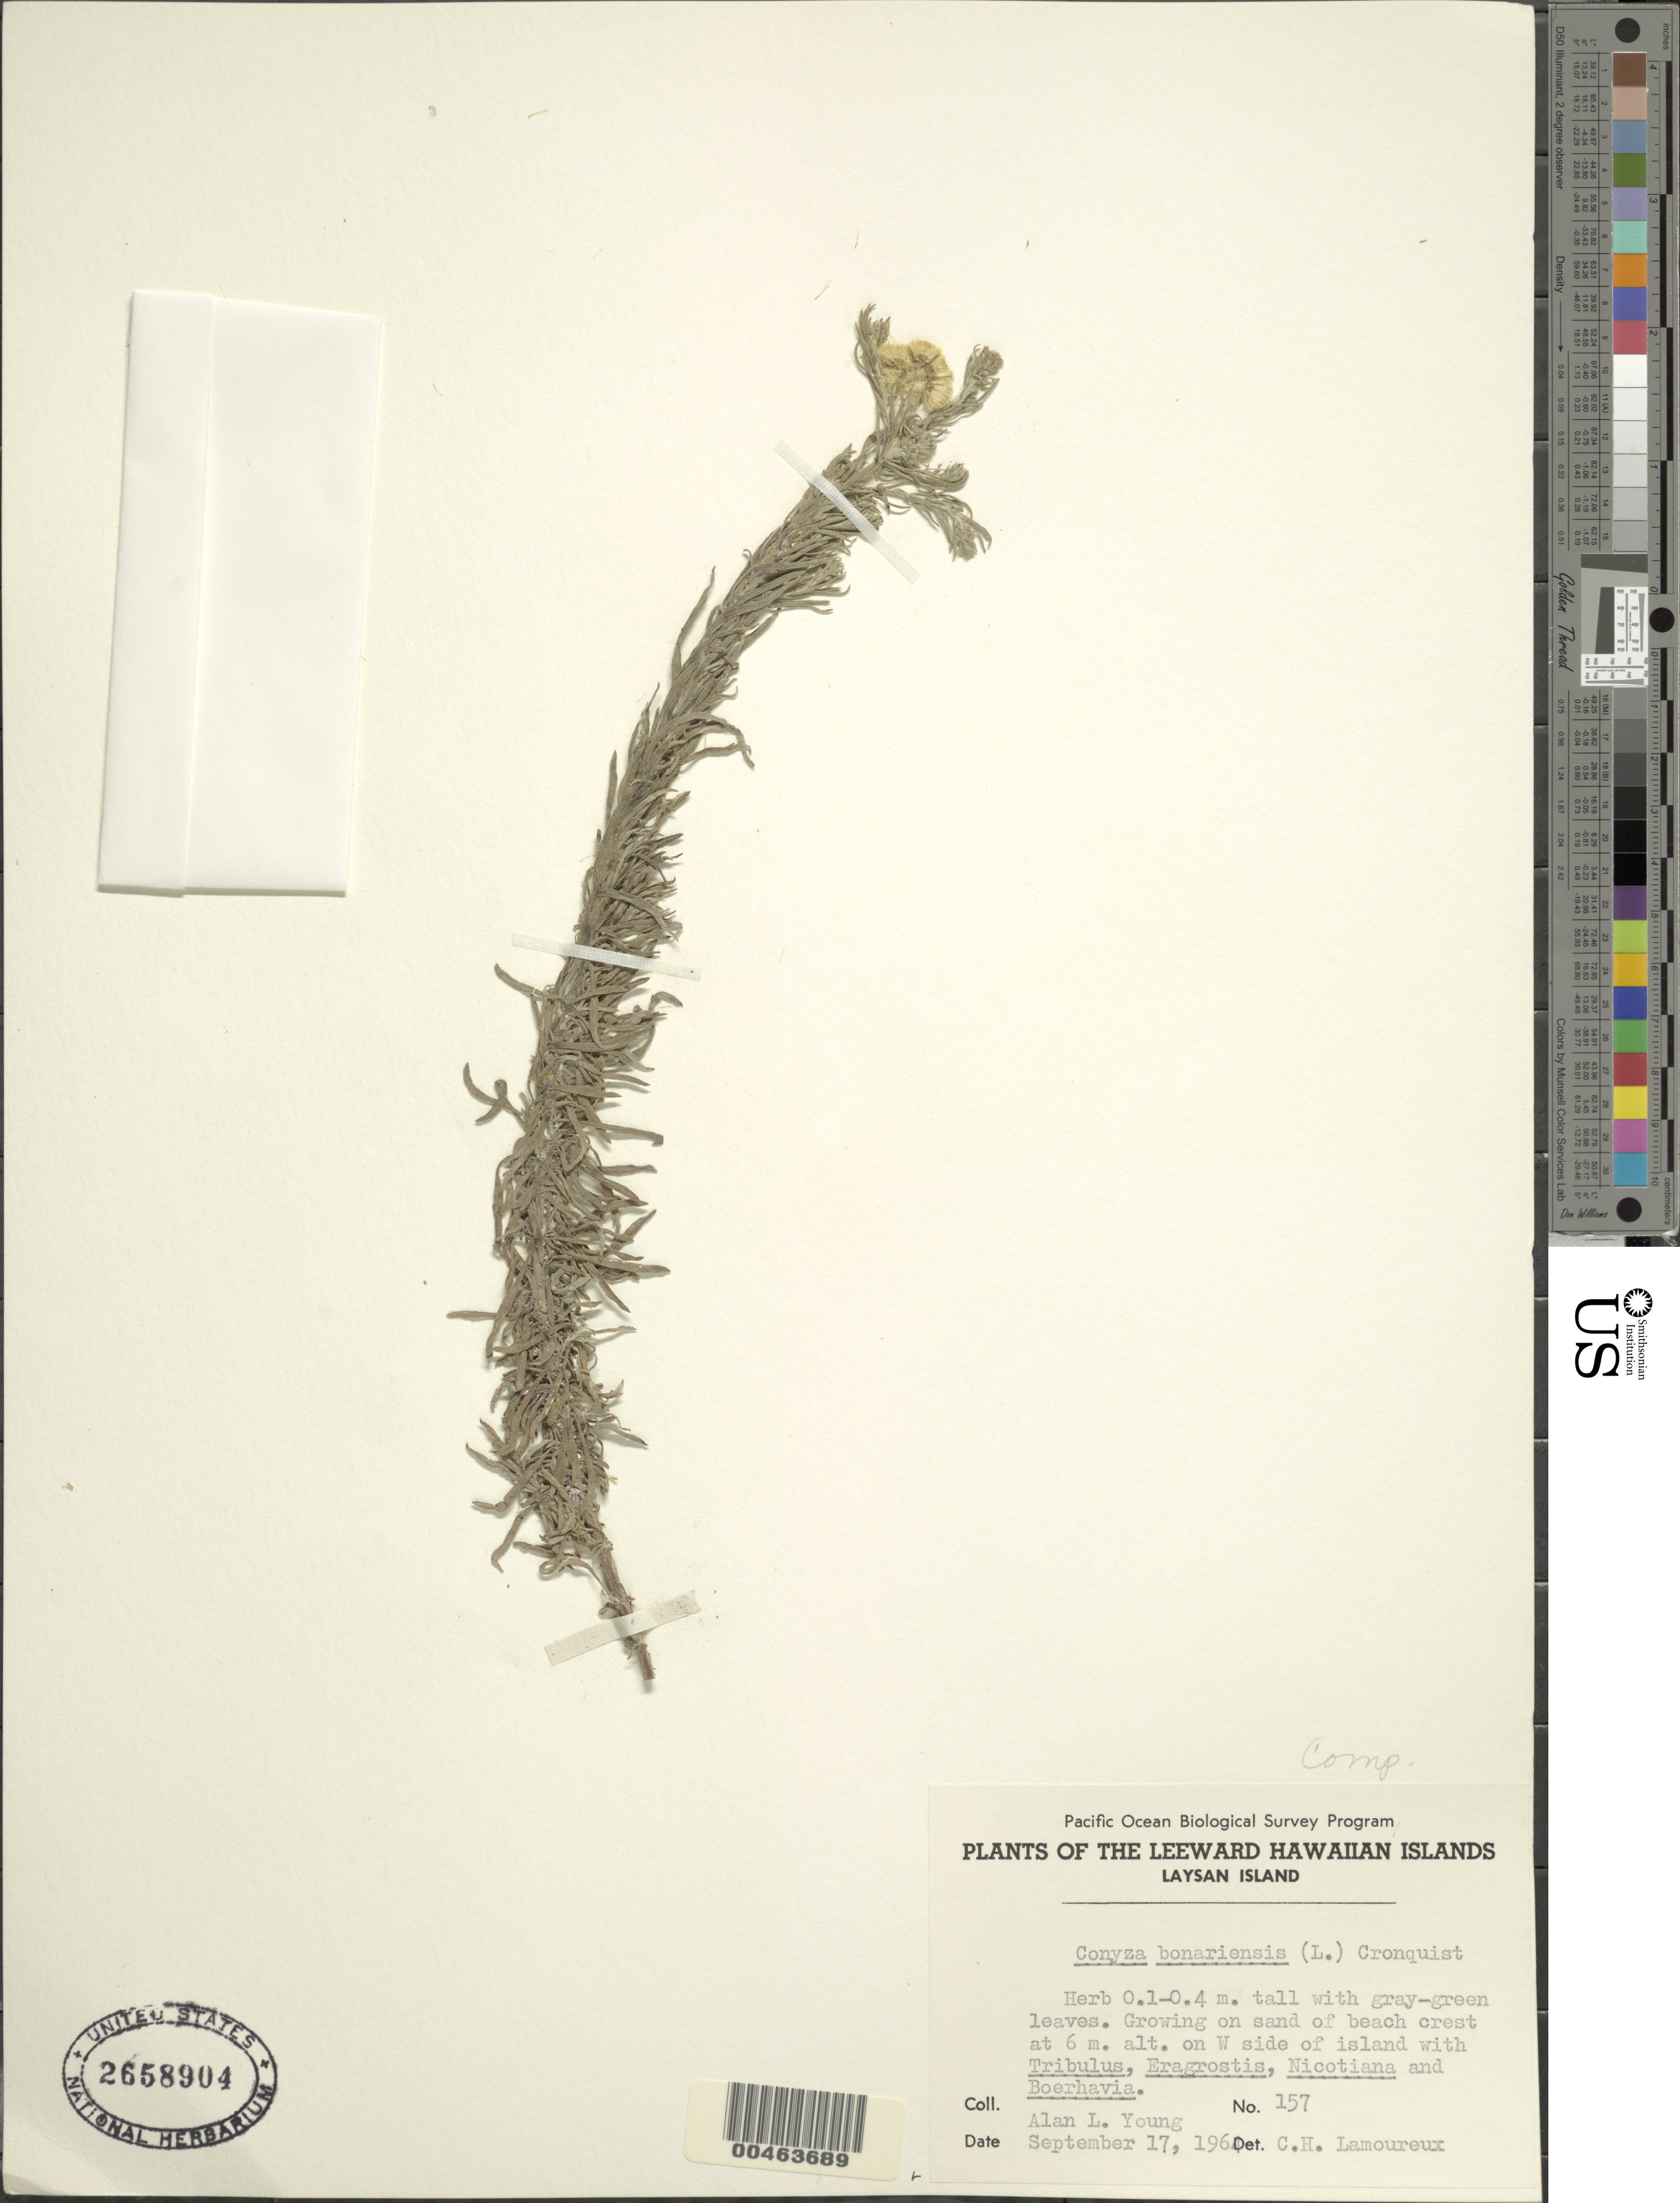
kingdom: Plantae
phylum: Tracheophyta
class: Magnoliopsida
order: Asterales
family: Asteraceae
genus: Erigeron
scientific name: Erigeron bonariensis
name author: L.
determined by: Wagner, W. L., (BOT), Smithsonian Institution - National Museum of Natural History (UNITED STATES)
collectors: A. Young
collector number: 157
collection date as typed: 17 Sep 1964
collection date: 1964-09-17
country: United States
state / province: Hawaii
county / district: Honolulu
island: Laysan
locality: on sand of beach crest on W side of island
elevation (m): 6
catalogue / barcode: US 2658904